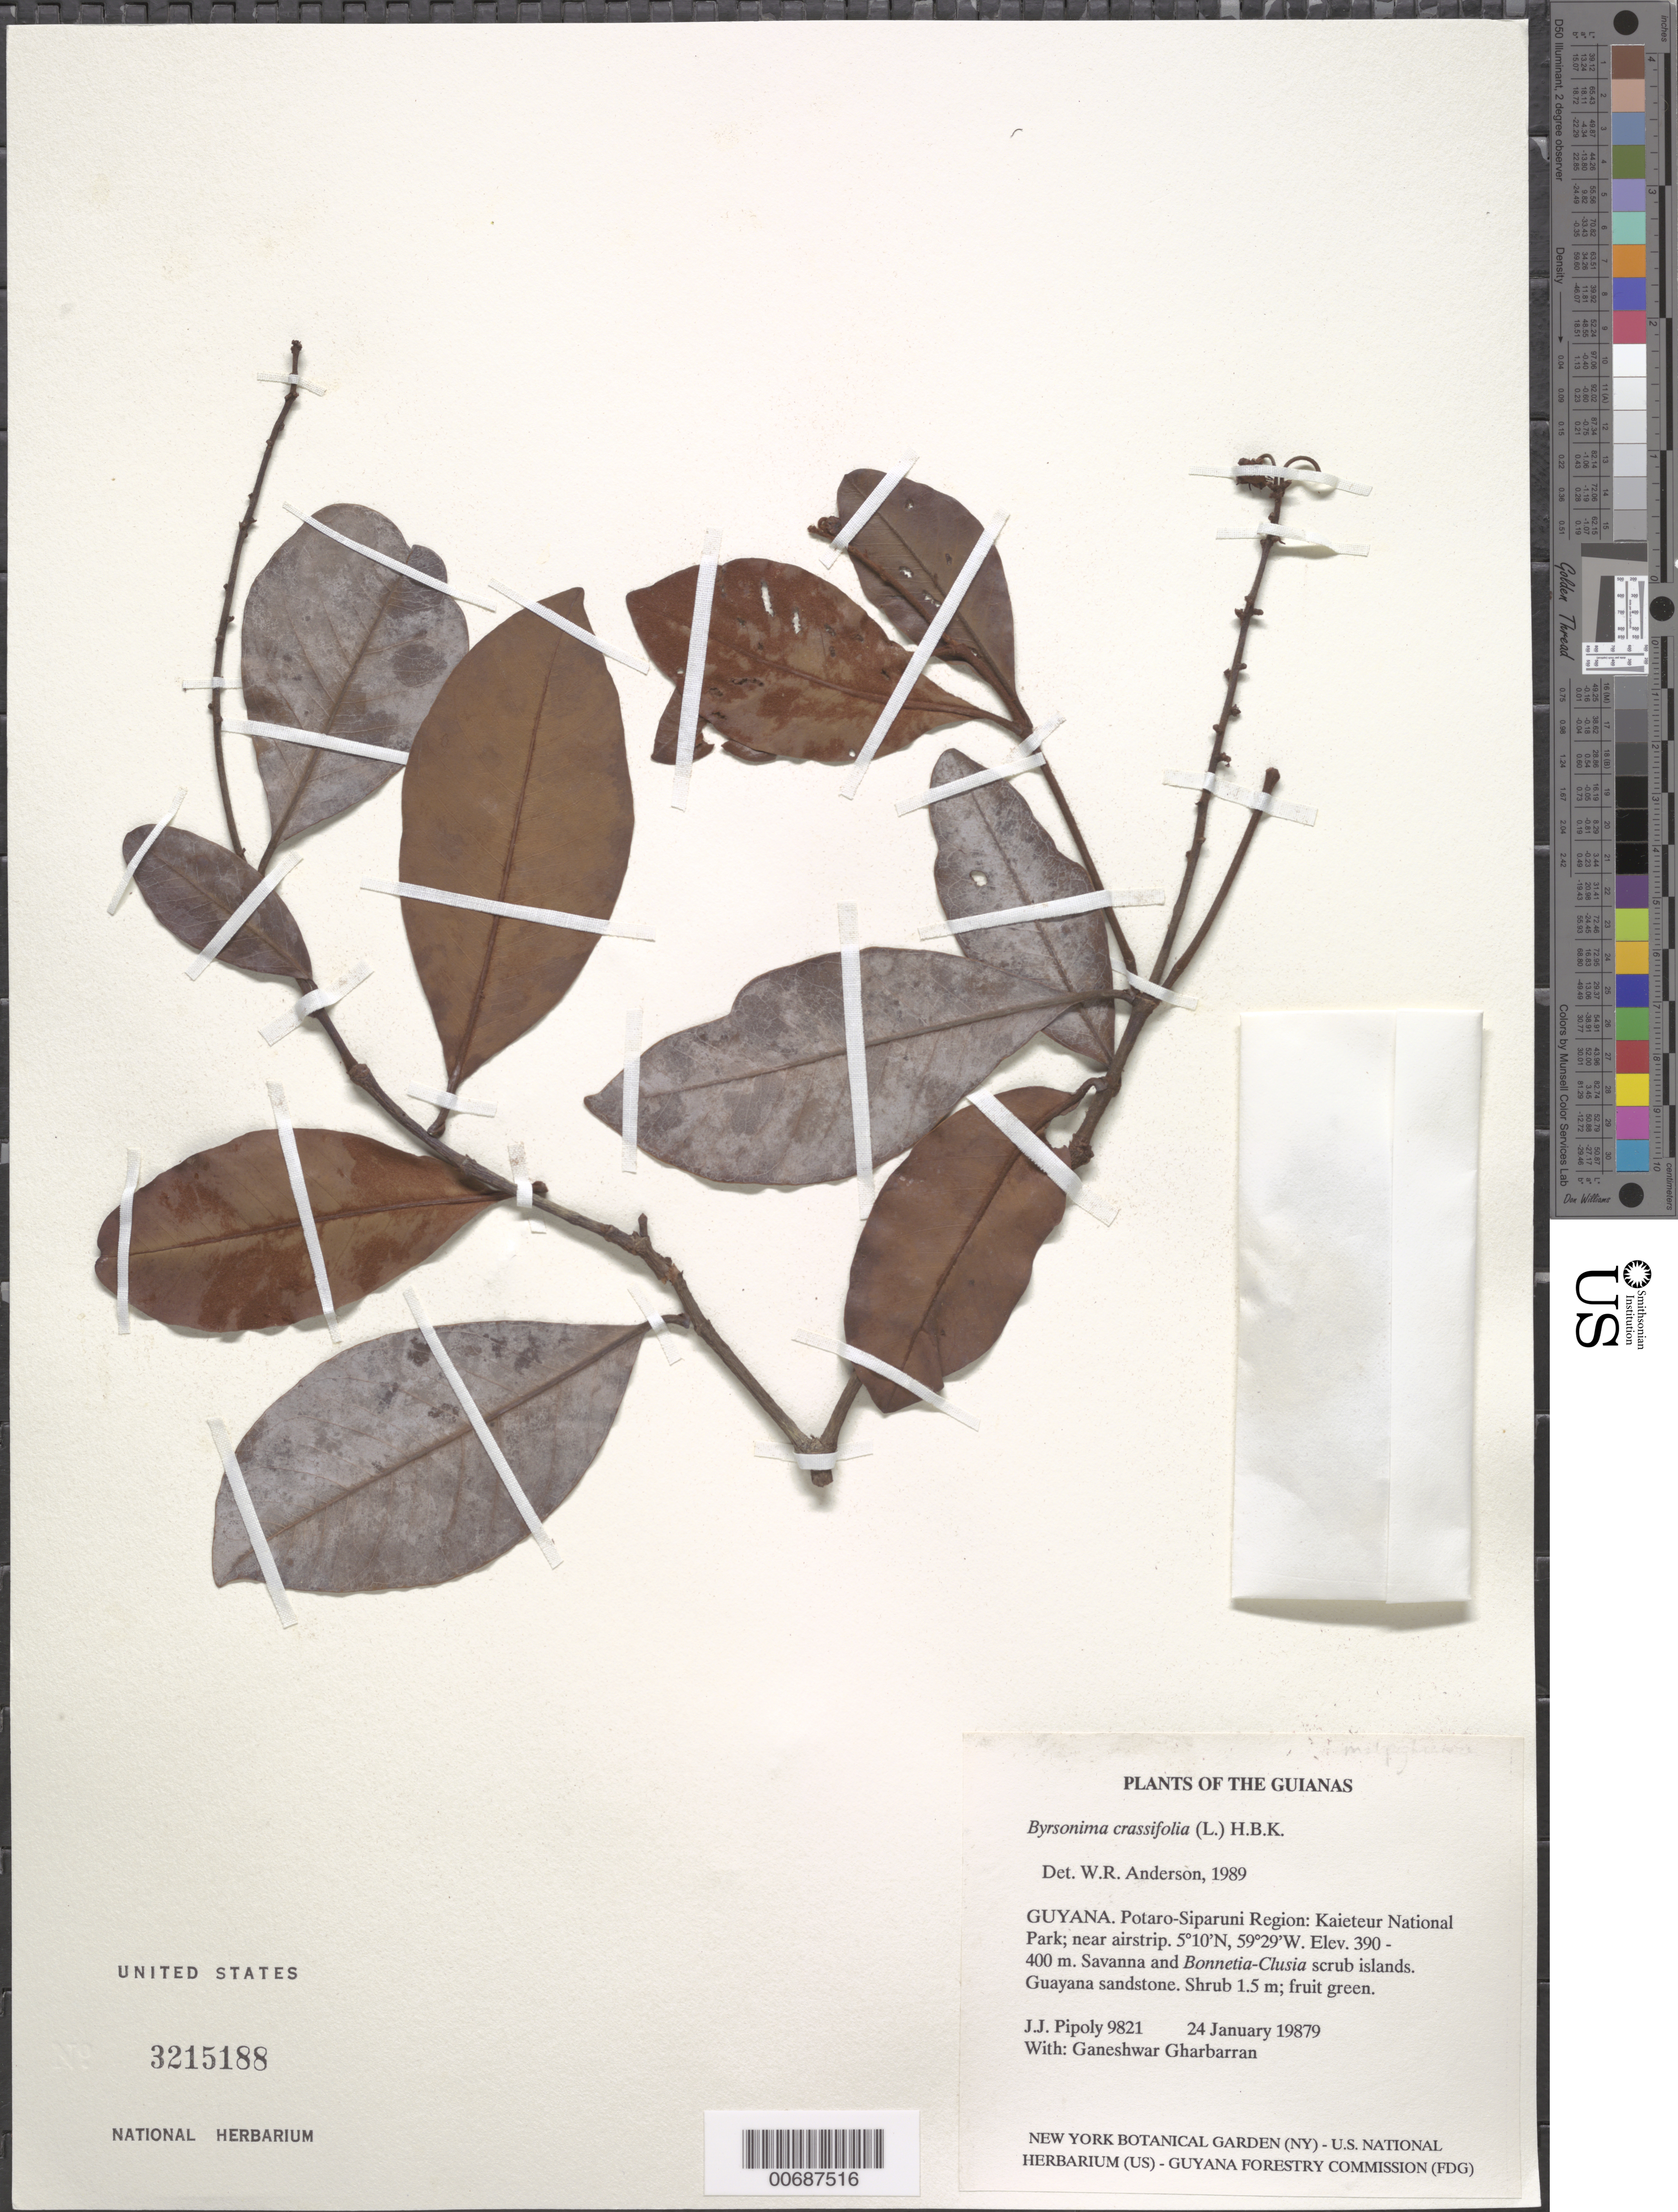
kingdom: Plantae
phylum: Tracheophyta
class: Magnoliopsida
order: Malpighiales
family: Malpighiaceae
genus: Byrsonima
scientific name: Byrsonima crassifolia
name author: (L.) Kunth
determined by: Anderson, W. R., (MICH), University of Michigan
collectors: J. J. Pipoly & G. Gharbarran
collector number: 9821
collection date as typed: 24 January 1987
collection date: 1987-01-24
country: Guyana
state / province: Potaro-Siparuni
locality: Kaieteur National Park; near airstrip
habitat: Savanna and Bonnetia-Clusia scrub islands. Guayana sandstone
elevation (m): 390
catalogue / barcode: US 3215188